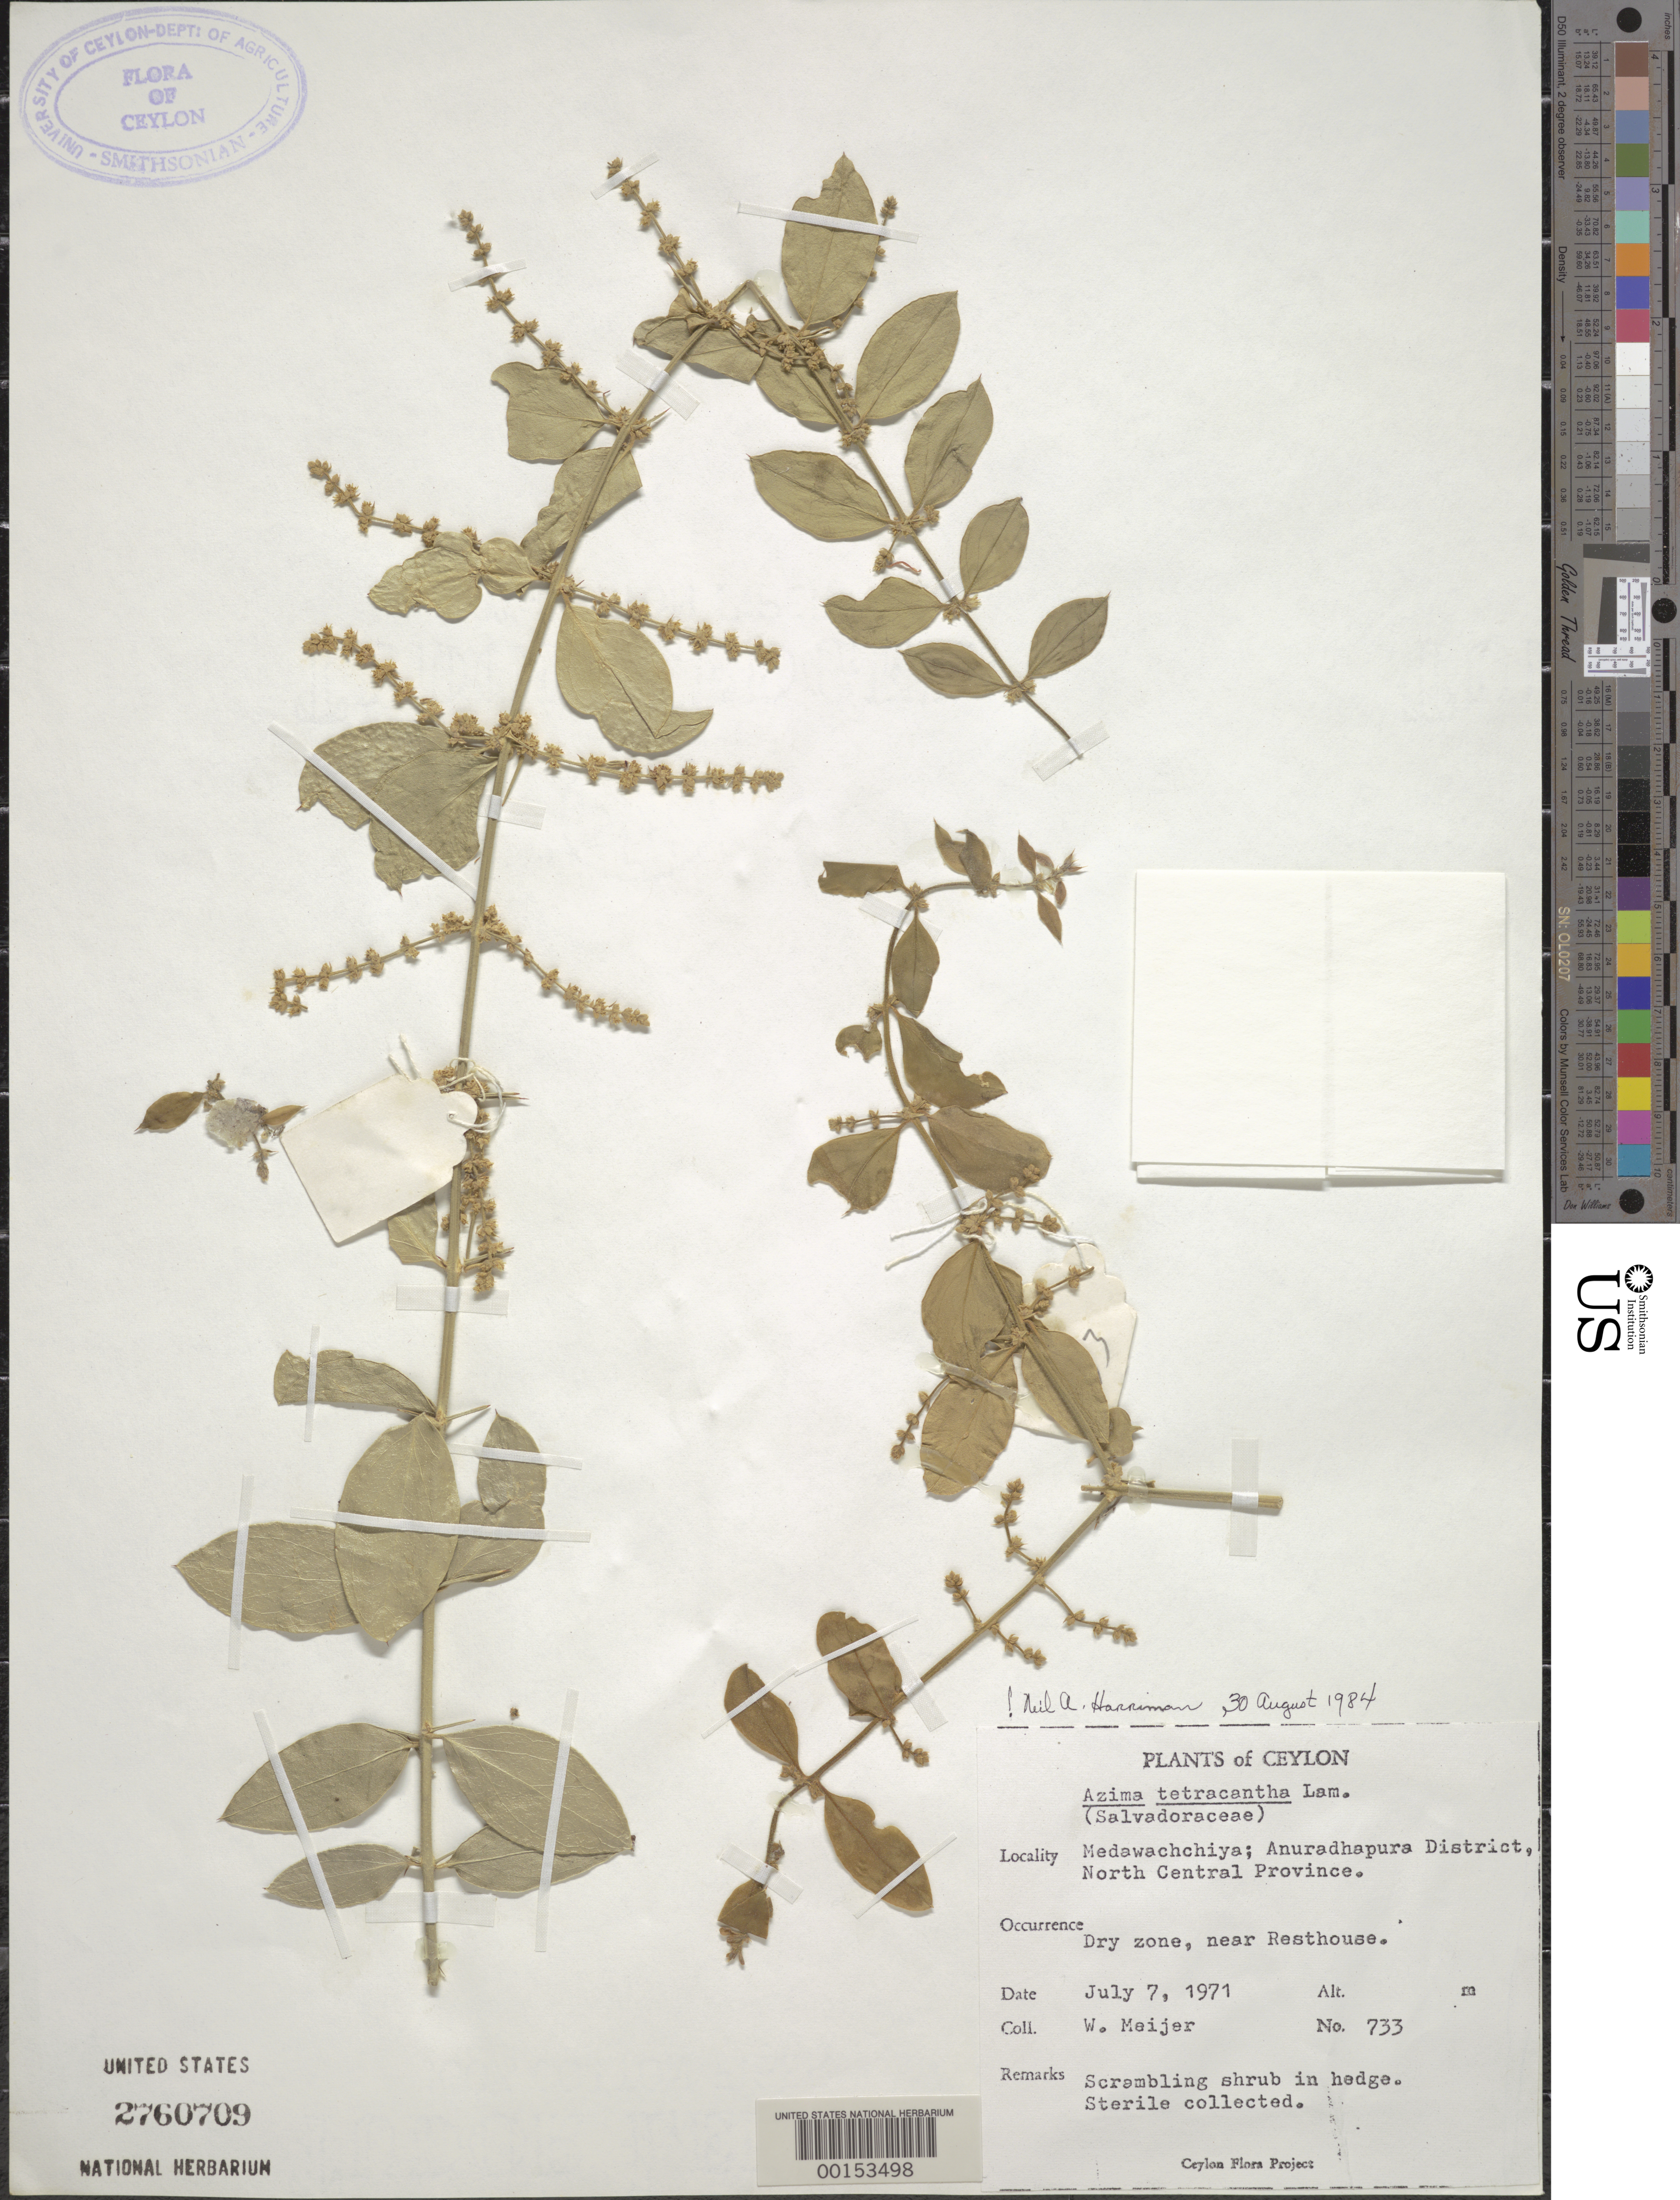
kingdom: Plantae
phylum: Tracheophyta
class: Magnoliopsida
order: Brassicales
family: Salvadoraceae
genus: Azima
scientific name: Azima tetracantha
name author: Lam.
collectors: W. Meijer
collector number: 733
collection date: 1971-07-07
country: Sri Lanka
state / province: North Central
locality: Ceylon. Medawachchiya; Anuradhapura District, North Central Province.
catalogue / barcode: US 2760709